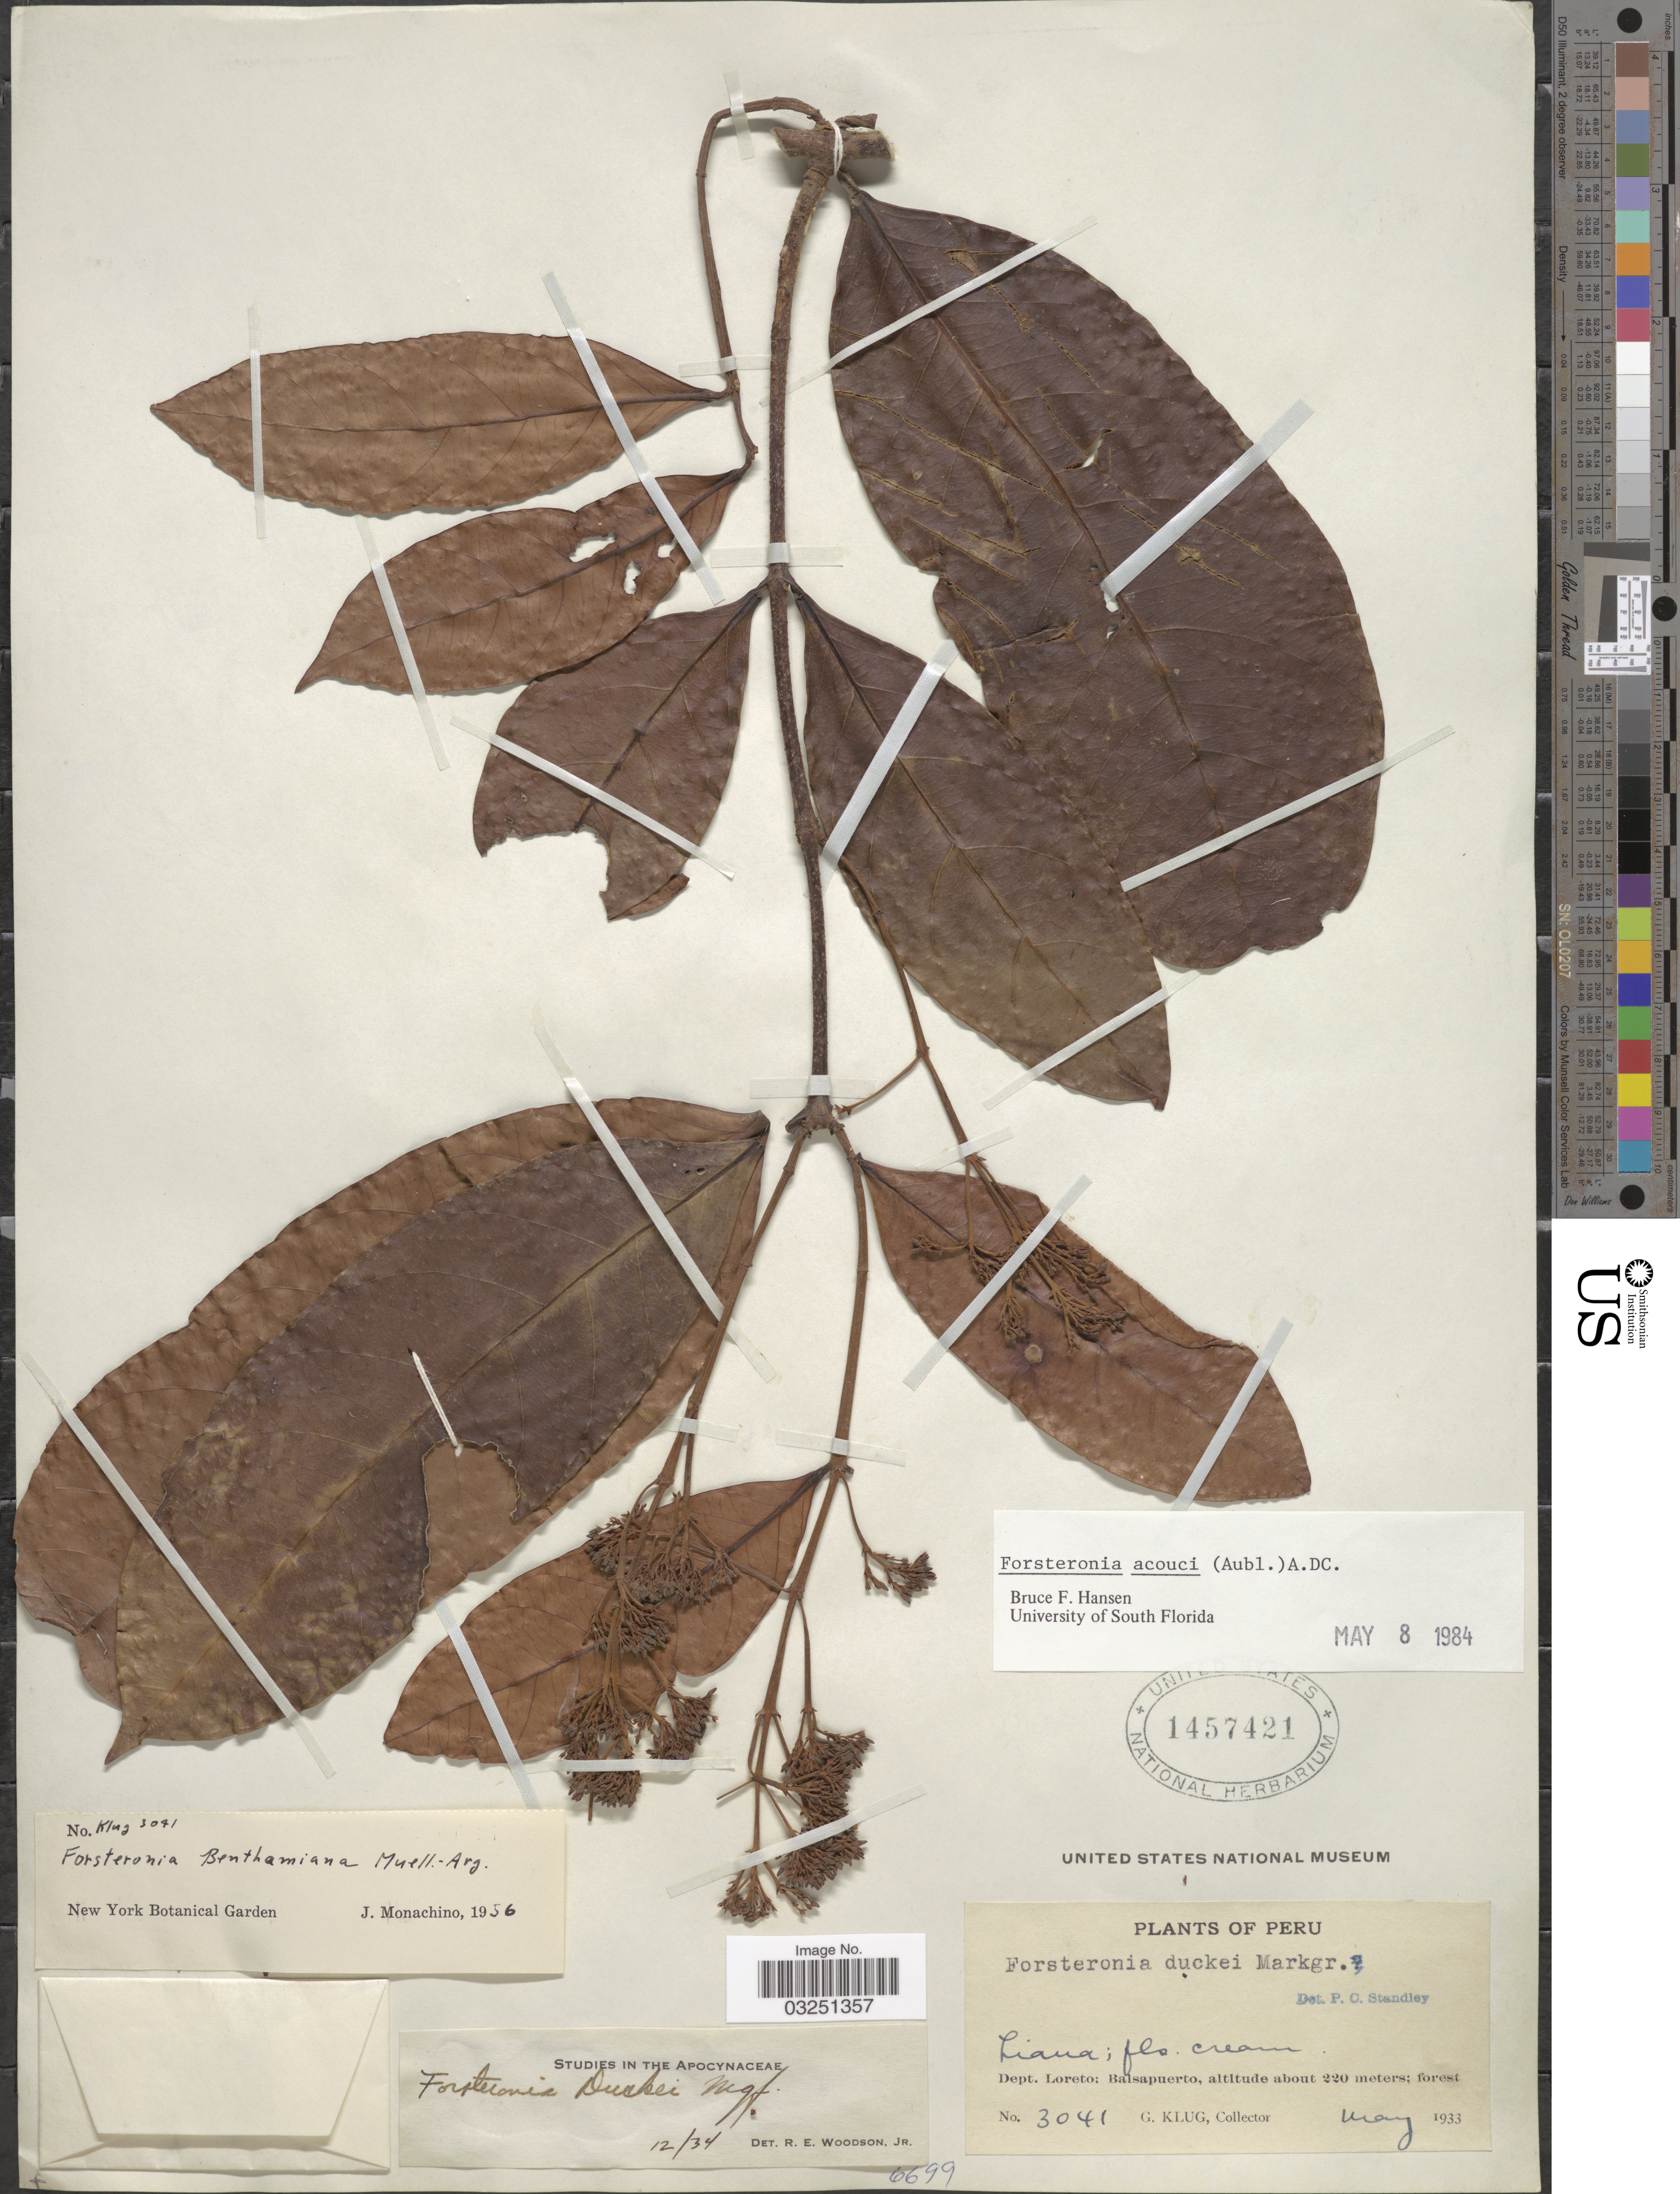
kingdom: Plantae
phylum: Tracheophyta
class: Magnoliopsida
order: Gentianales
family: Apocynaceae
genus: Forsteronia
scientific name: Forsteronia acouci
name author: (Aubl.) A. DC.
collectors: G. Klug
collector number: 3041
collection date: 1933-05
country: Peru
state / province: Loreto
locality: Dept. Loreto: Balsapuerto.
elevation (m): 220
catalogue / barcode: US 1457421